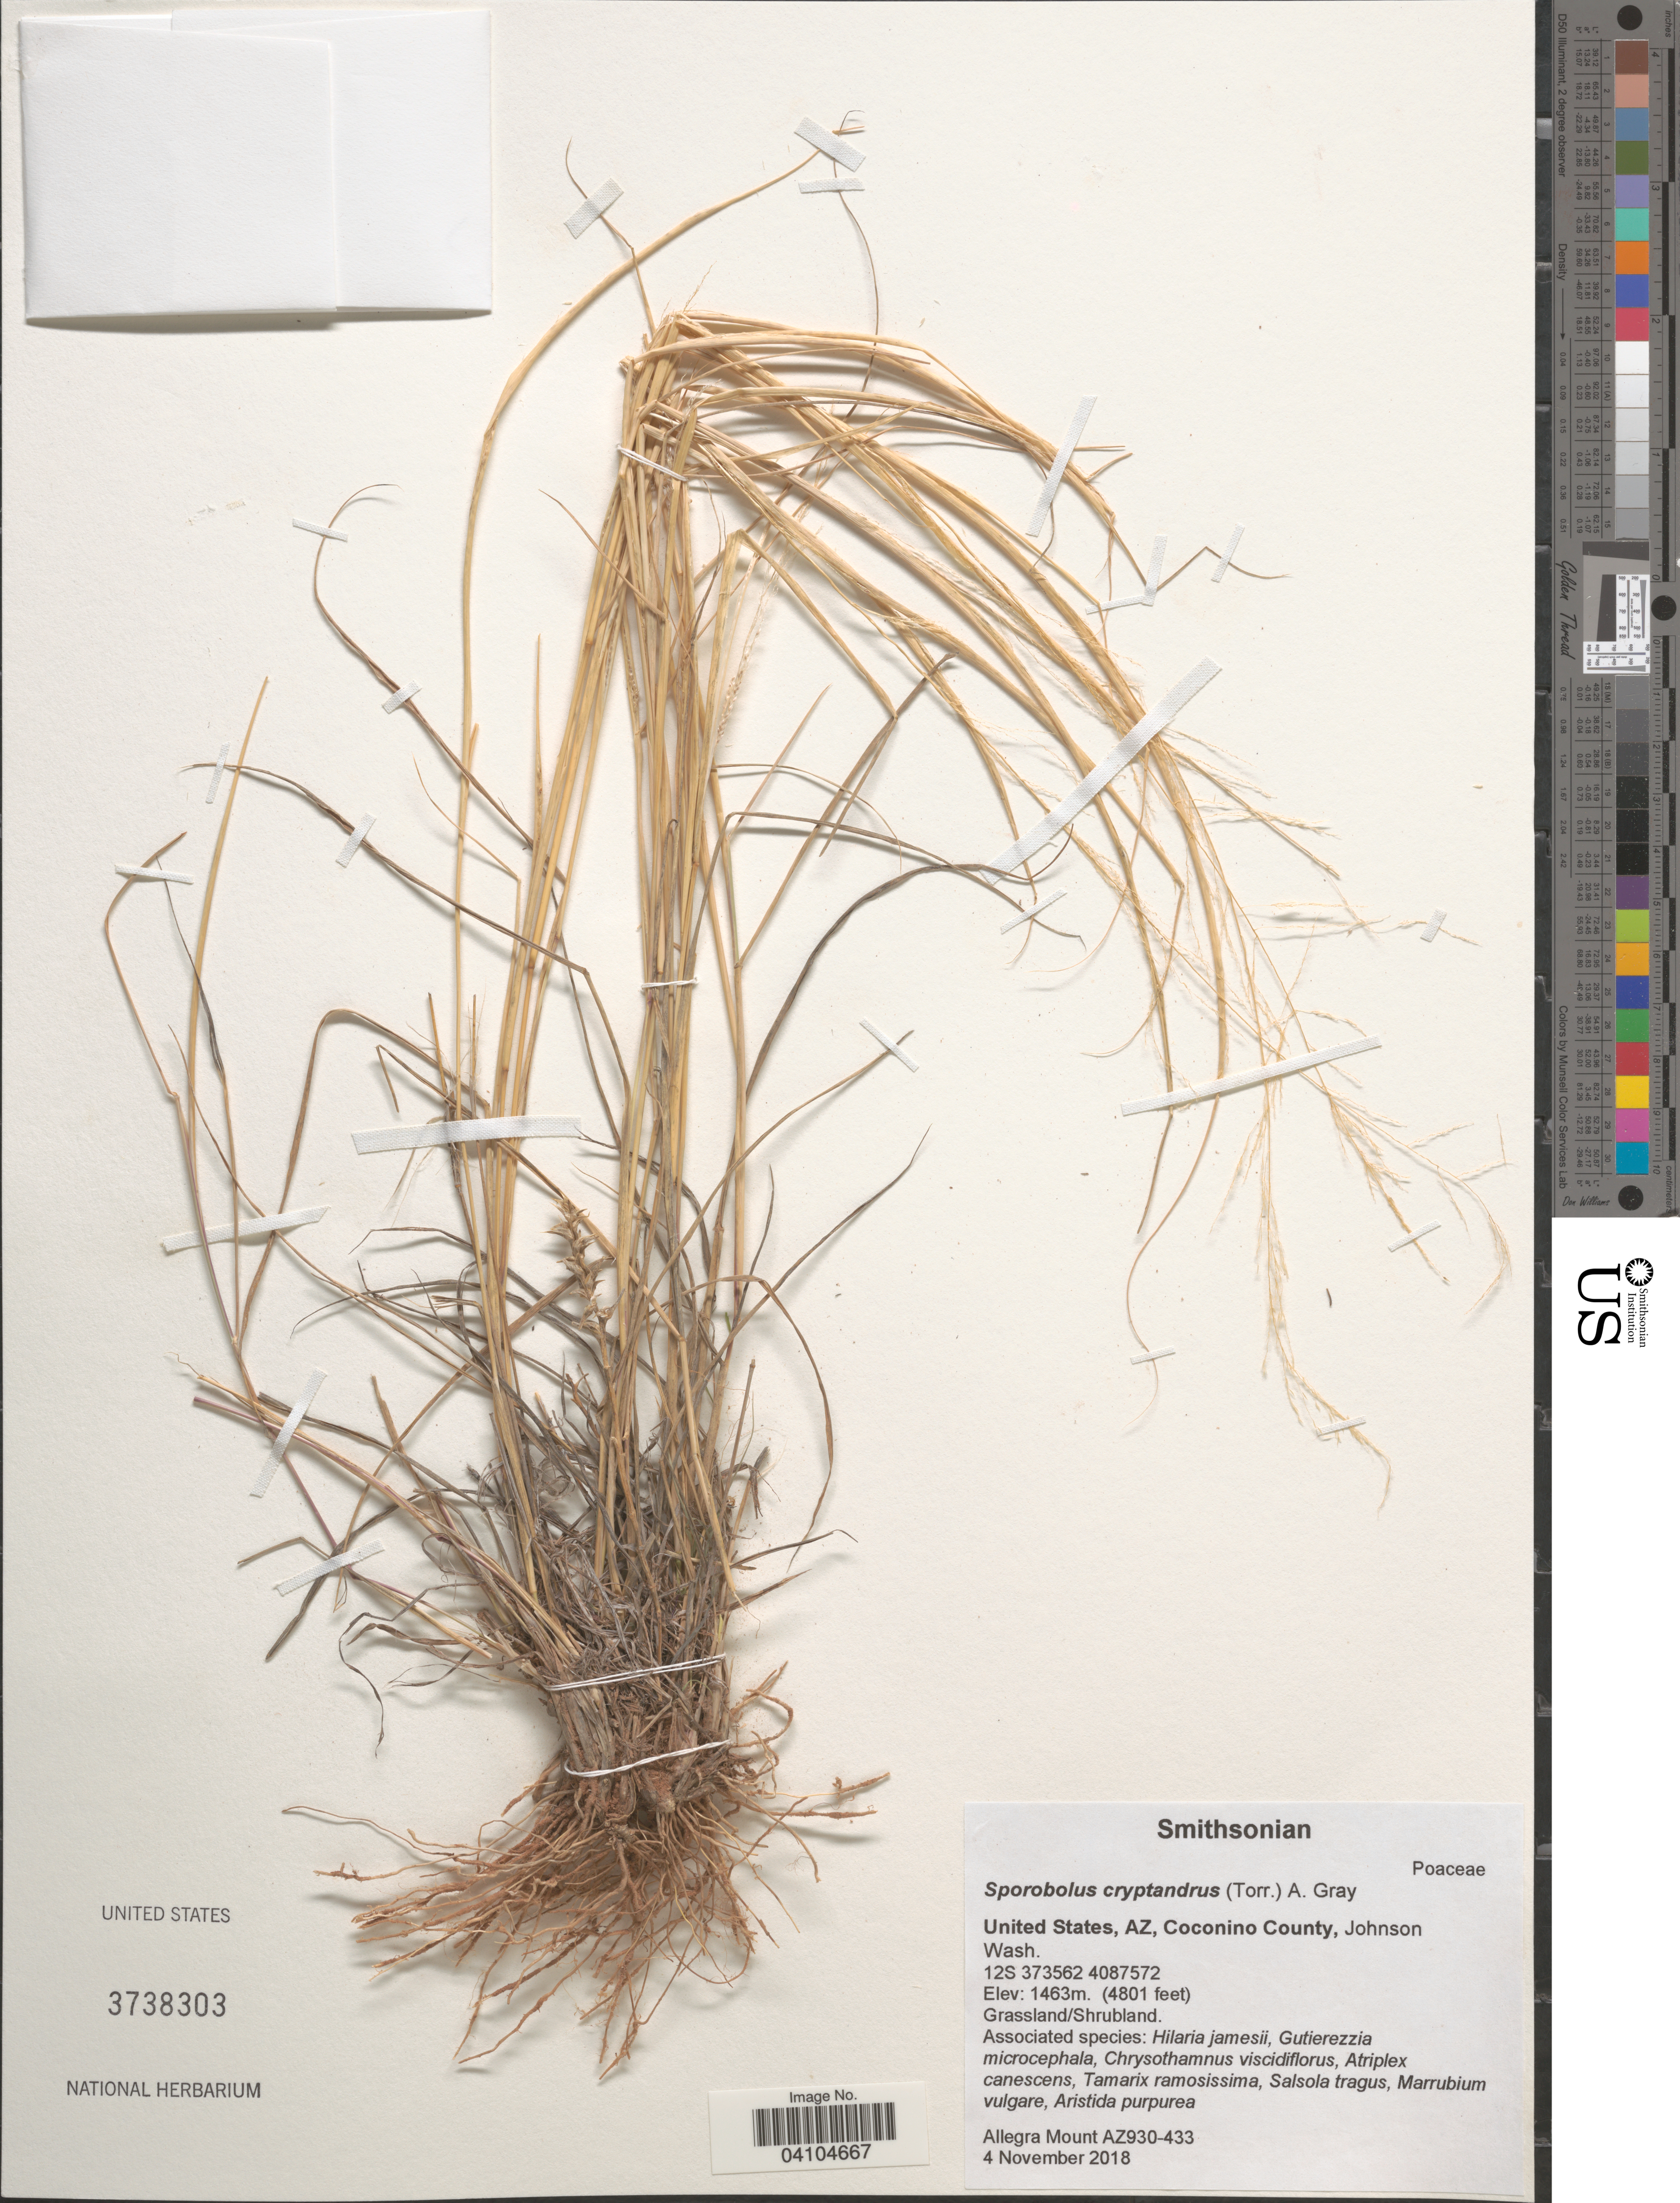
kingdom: Plantae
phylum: Tracheophyta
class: Liliopsida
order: Poales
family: Poaceae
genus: Sporobolus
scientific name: Sporobolus cryptandrus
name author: (Torr.) A. Gray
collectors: A. Mount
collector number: AZ930-433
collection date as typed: Transcribed d/m/y: 4/11/2018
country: United States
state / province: Arizona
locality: Coconino County, Johnson Wash. 12S 373562 4087572.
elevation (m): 1463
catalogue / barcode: US 3738303